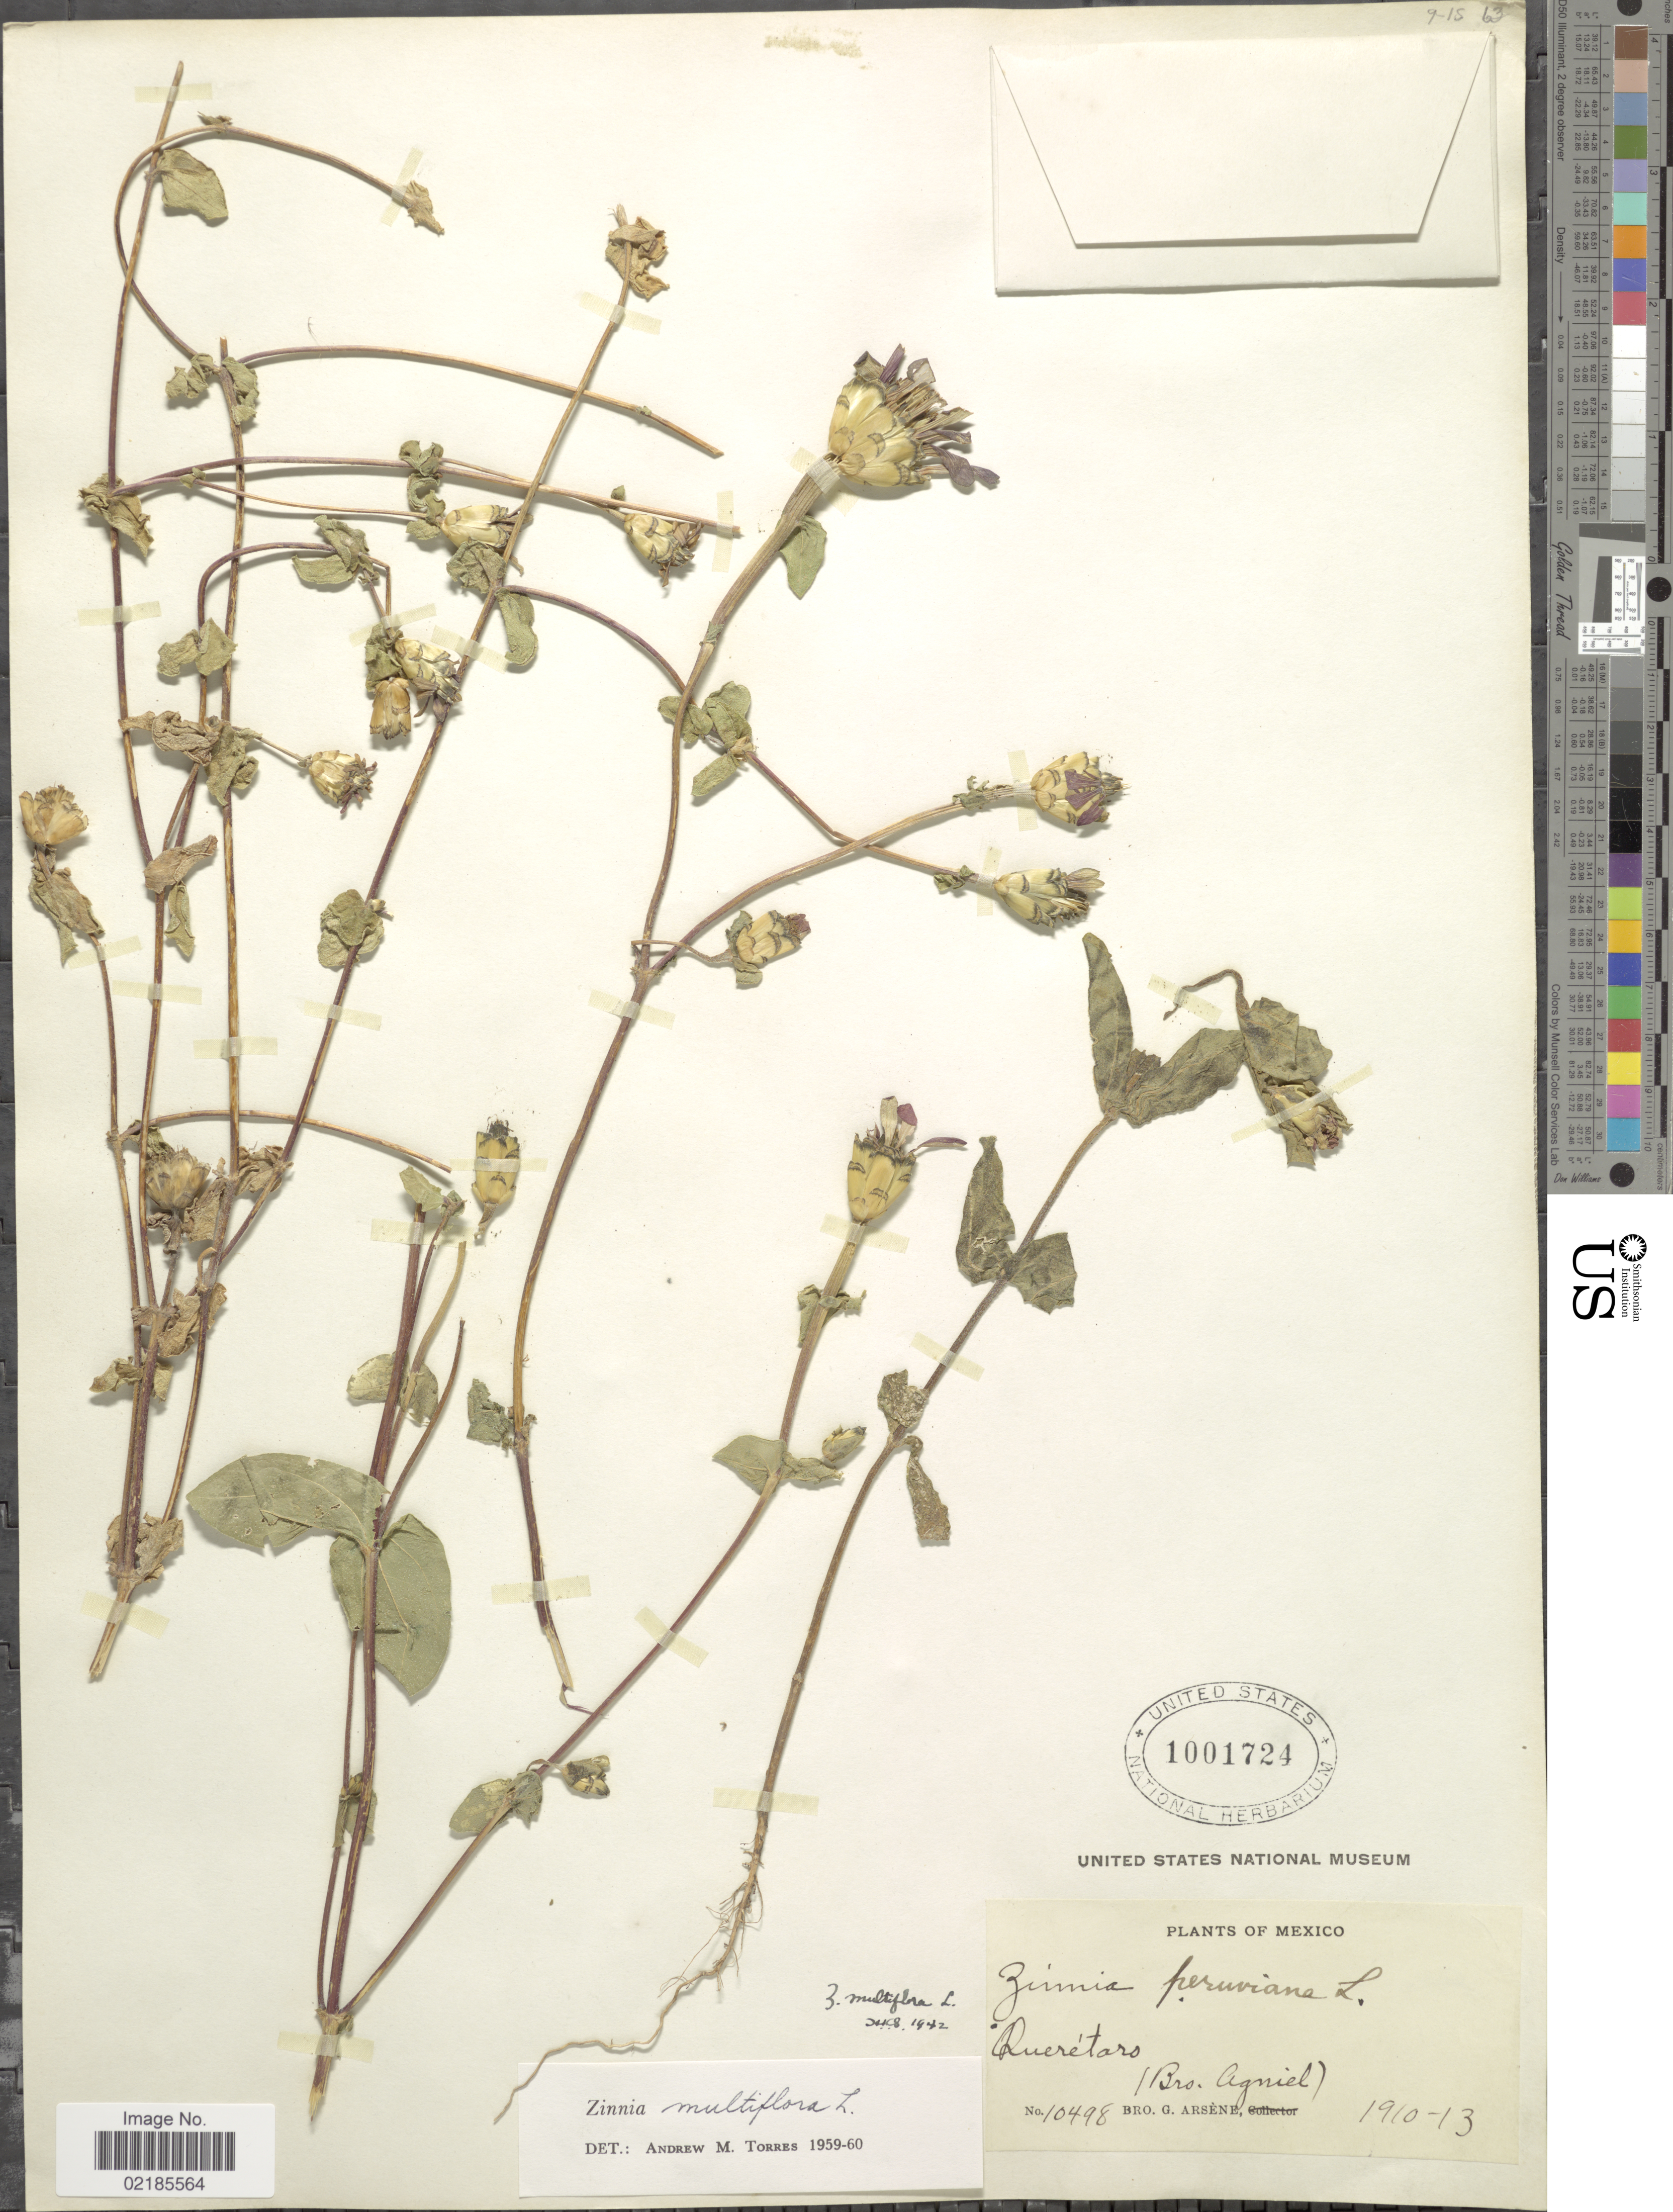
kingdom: Plantae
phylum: Tracheophyta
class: Magnoliopsida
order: Asterales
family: Asteraceae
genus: Zinnia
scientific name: Zinnia peruviana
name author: (L.) L.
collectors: Bro. Agniel & Bro. G. Arsène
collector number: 10498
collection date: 1910/1913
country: Mexico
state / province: Querétaro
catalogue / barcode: US 1001724